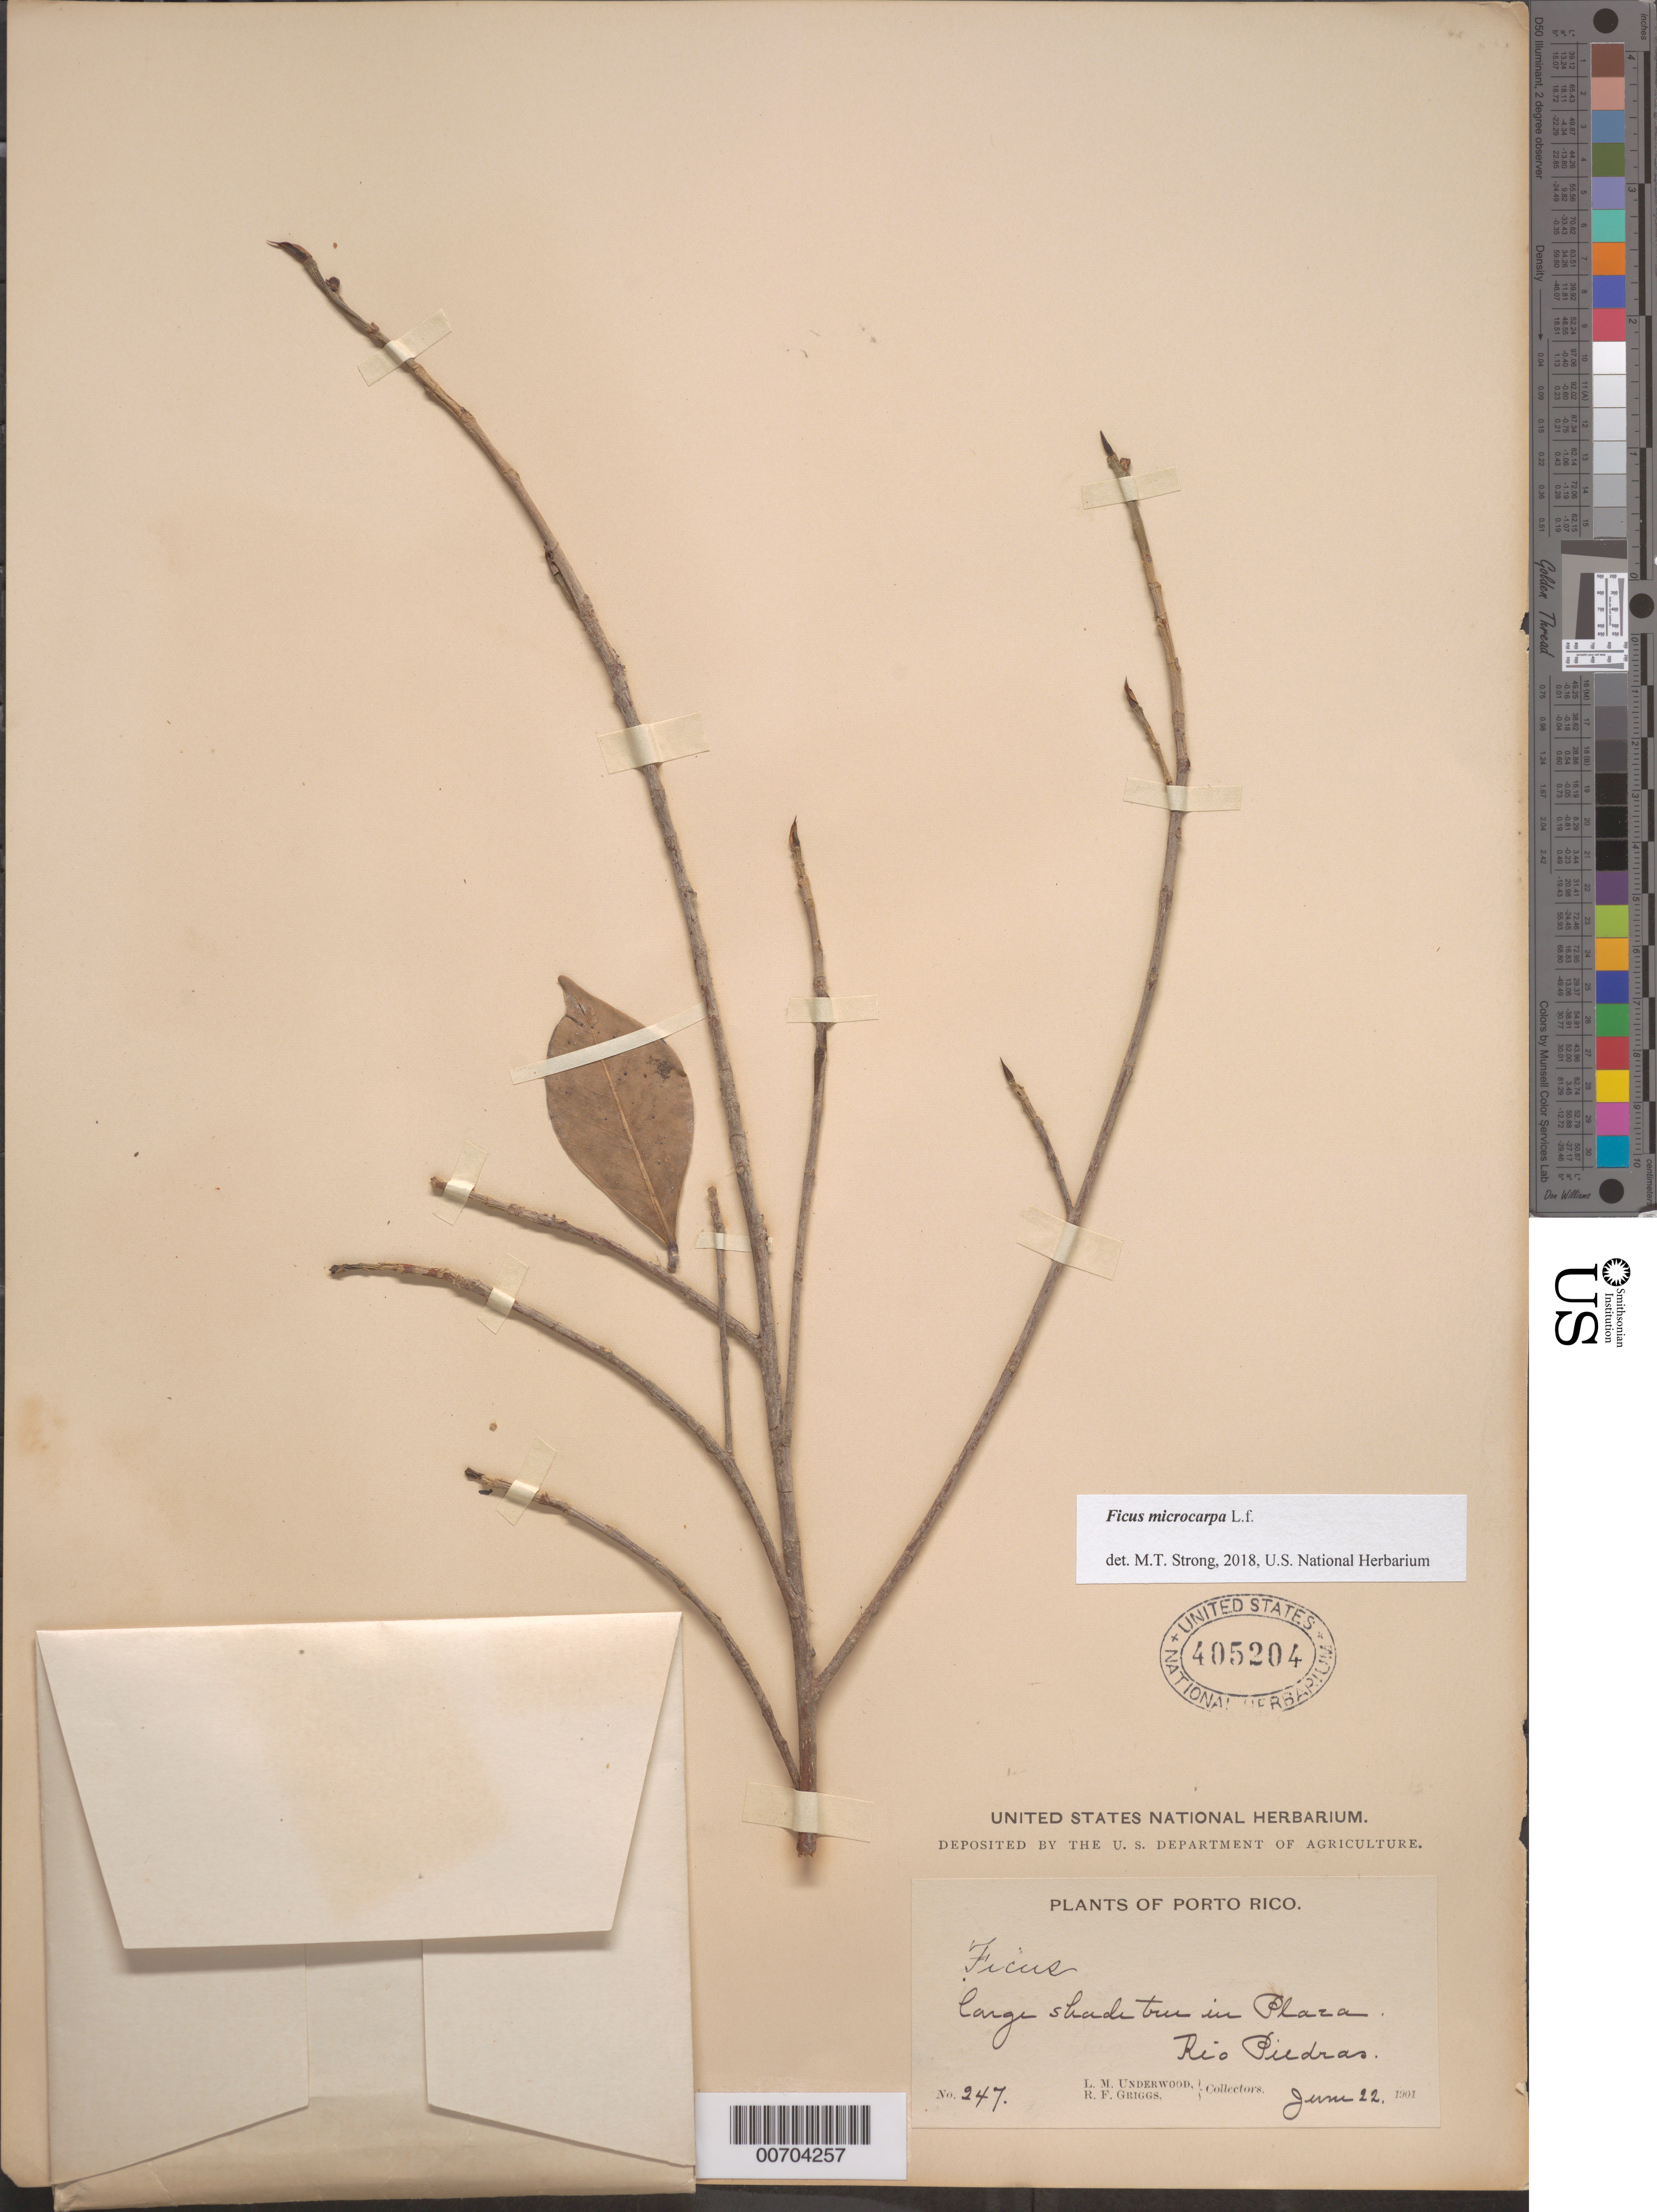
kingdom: Plantae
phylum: Tracheophyta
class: Magnoliopsida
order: Rosales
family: Moraceae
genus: Ficus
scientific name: Ficus microcarpa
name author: L. f.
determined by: Strong, M. T., (US), Smithsonian Institution - National Museum of Natural History (UNITED STATES)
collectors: L. M. Underwood & R. F. Griggs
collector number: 247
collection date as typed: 22 Jun 1901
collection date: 1901-06-22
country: Puerto Rico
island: Greater Antilles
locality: Río Piedras, in Plaza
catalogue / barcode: US 405204